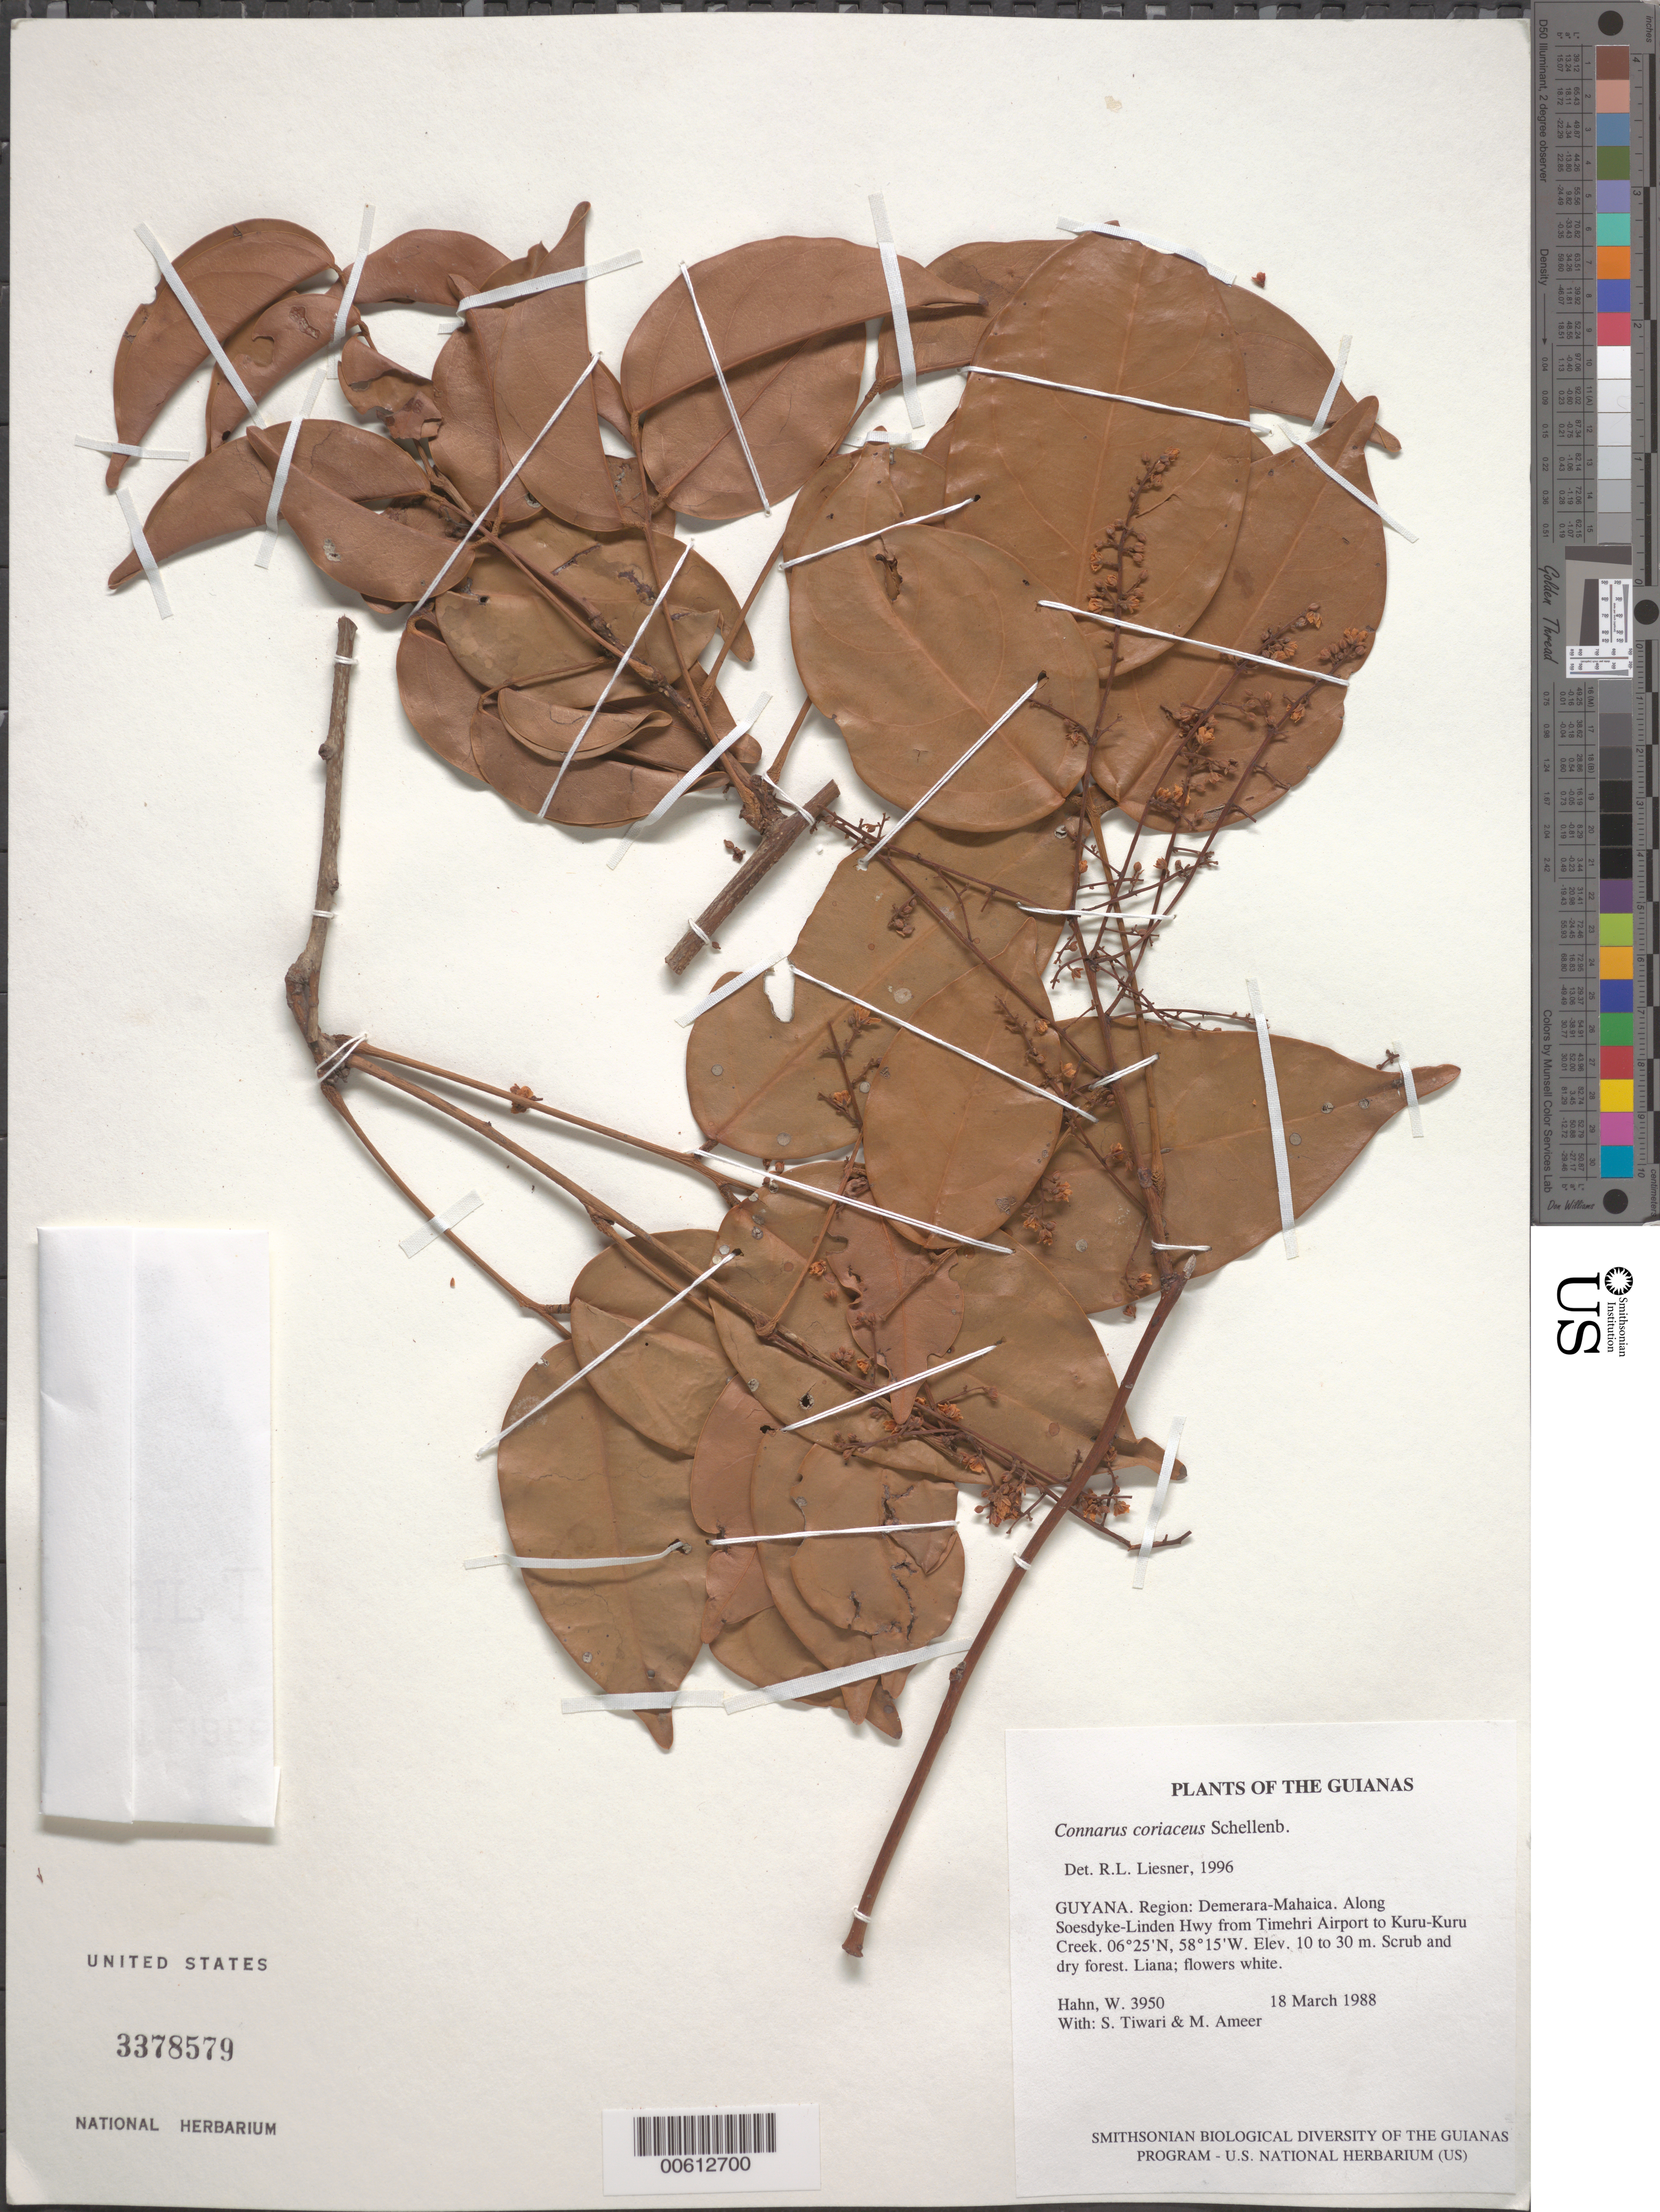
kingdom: Plantae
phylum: Tracheophyta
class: Magnoliopsida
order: Oxalidales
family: Connaraceae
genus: Connarus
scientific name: Connarus coriaceus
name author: G. Schellenb.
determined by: Liesner, R. L.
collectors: W. Hahn, S. Tiwari & M. Ameer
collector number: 3950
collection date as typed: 18 March 1988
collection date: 1988-03-18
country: Guyana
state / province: Demerara-Mahaica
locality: Along Soesdyke-Linden Hwy from Timehri Airport to Kuru-Kuru Creek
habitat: Scrub and dry forest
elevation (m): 10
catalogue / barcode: US 3378579